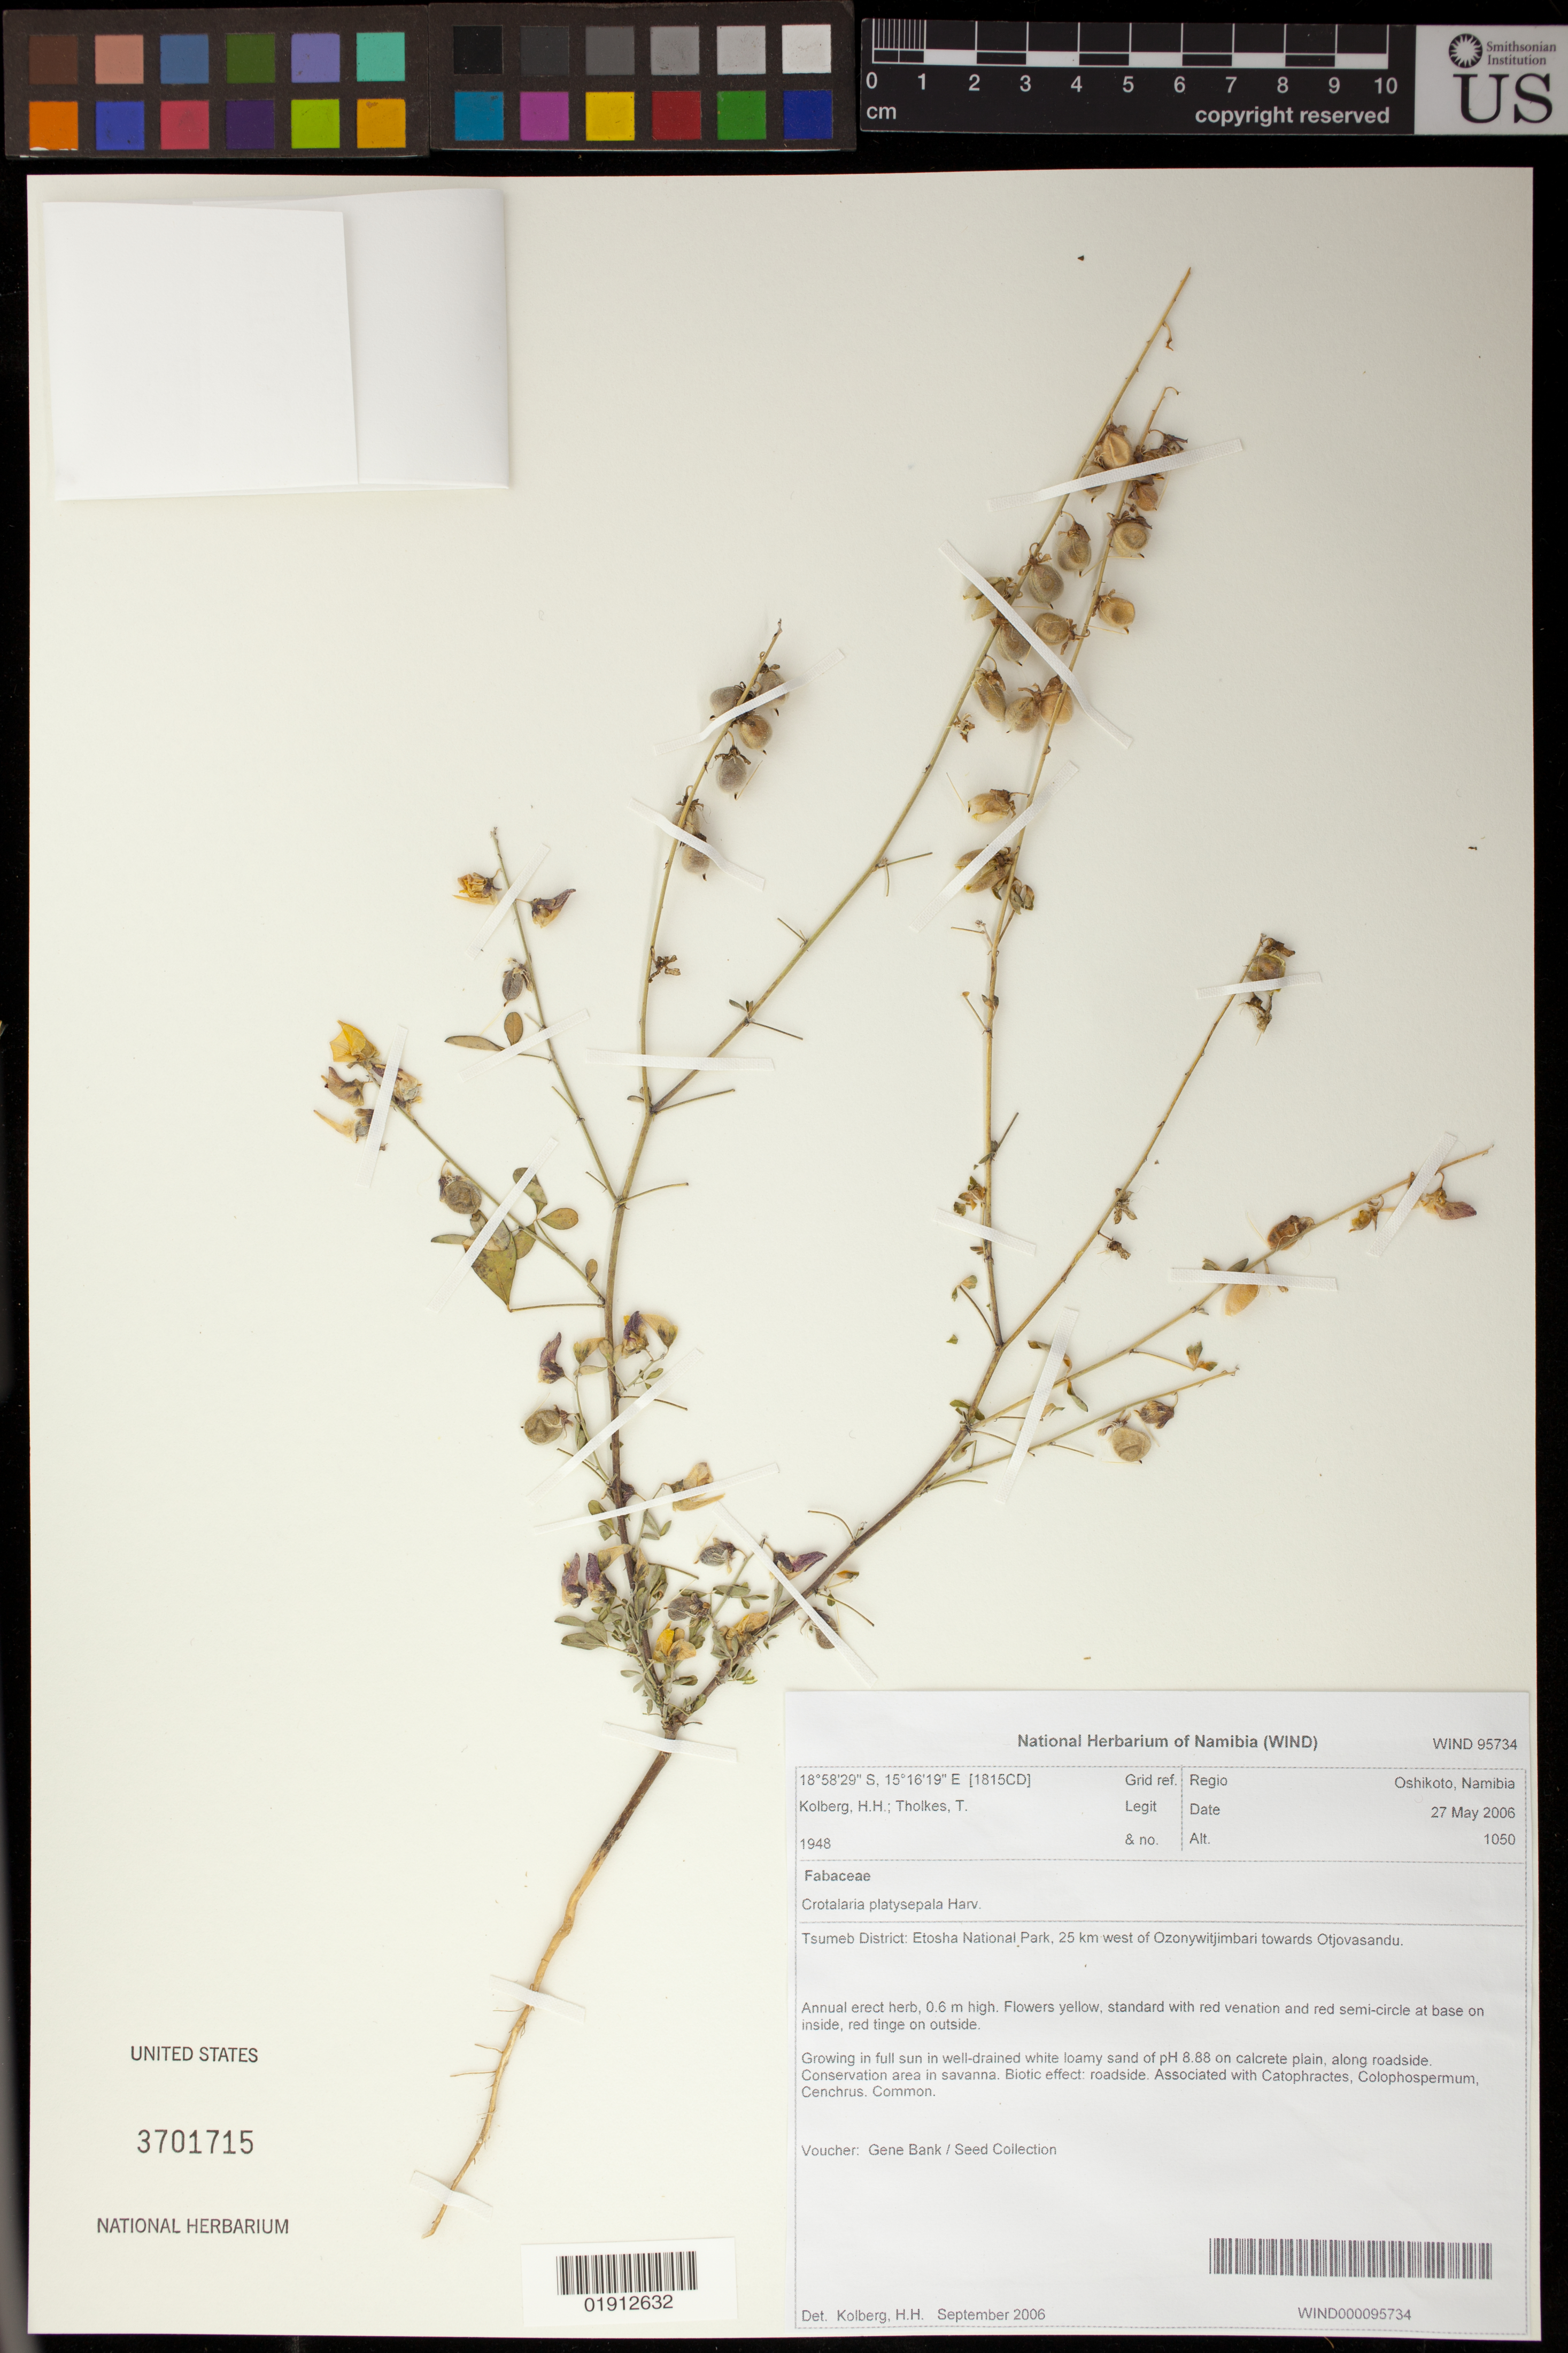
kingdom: Plantae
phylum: Tracheophyta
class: Magnoliopsida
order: Fabales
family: Fabaceae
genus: Crotalaria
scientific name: Crotalaria platysepala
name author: Harv.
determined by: Kolberg, H. H.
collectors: H. H. Kolberg & T. Tholkes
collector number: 1948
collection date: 2006-05-27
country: Namibia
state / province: Oshikoto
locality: Tsumeb District: Etosha National Park, 25 km west of Ozonywitjimbari towards Otjovasandu.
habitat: Growing in full sun in well-drained white loamy sand of pH 8.88 on calcrete plain, along roadside. Conservation area in savanna.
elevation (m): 1050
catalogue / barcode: US 3701715